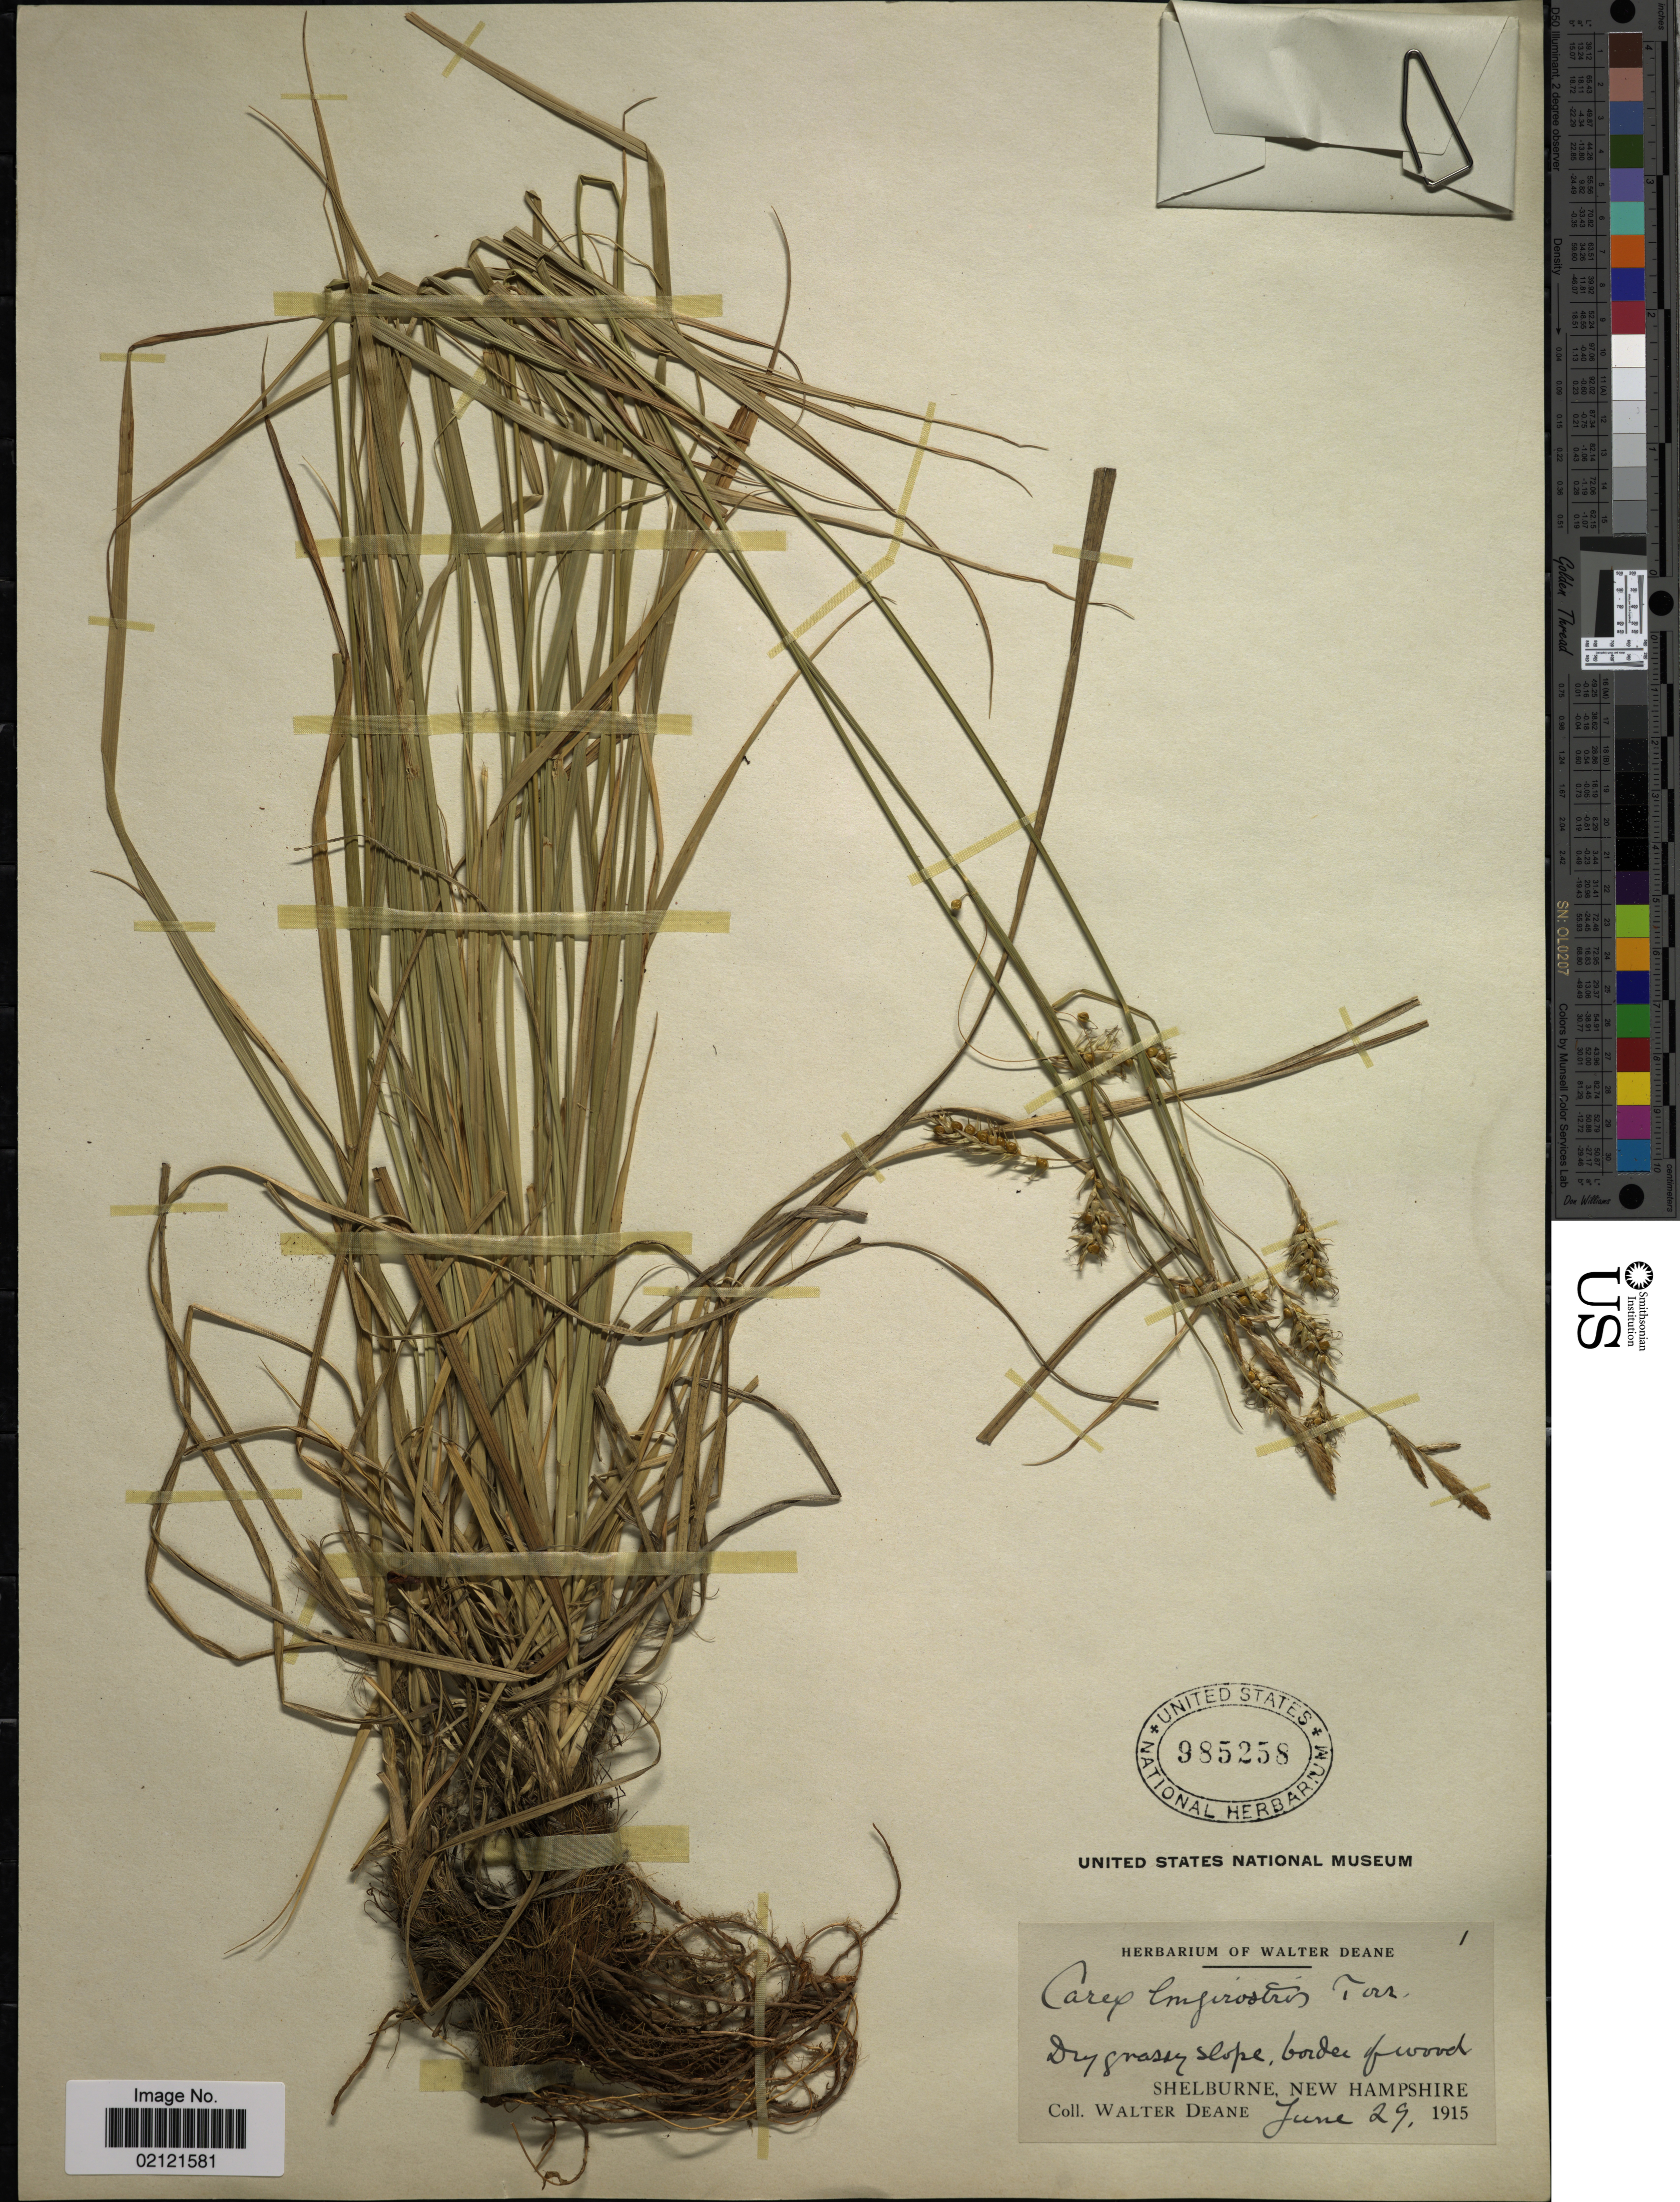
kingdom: Plantae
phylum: Tracheophyta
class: Liliopsida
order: Poales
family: Cyperaceae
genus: Carex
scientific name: Carex sprengelii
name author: Dewey ex Spreng.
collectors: W. Deane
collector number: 1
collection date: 1915-06-26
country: United States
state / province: New Hampshire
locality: Shelburne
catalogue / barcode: US 985258